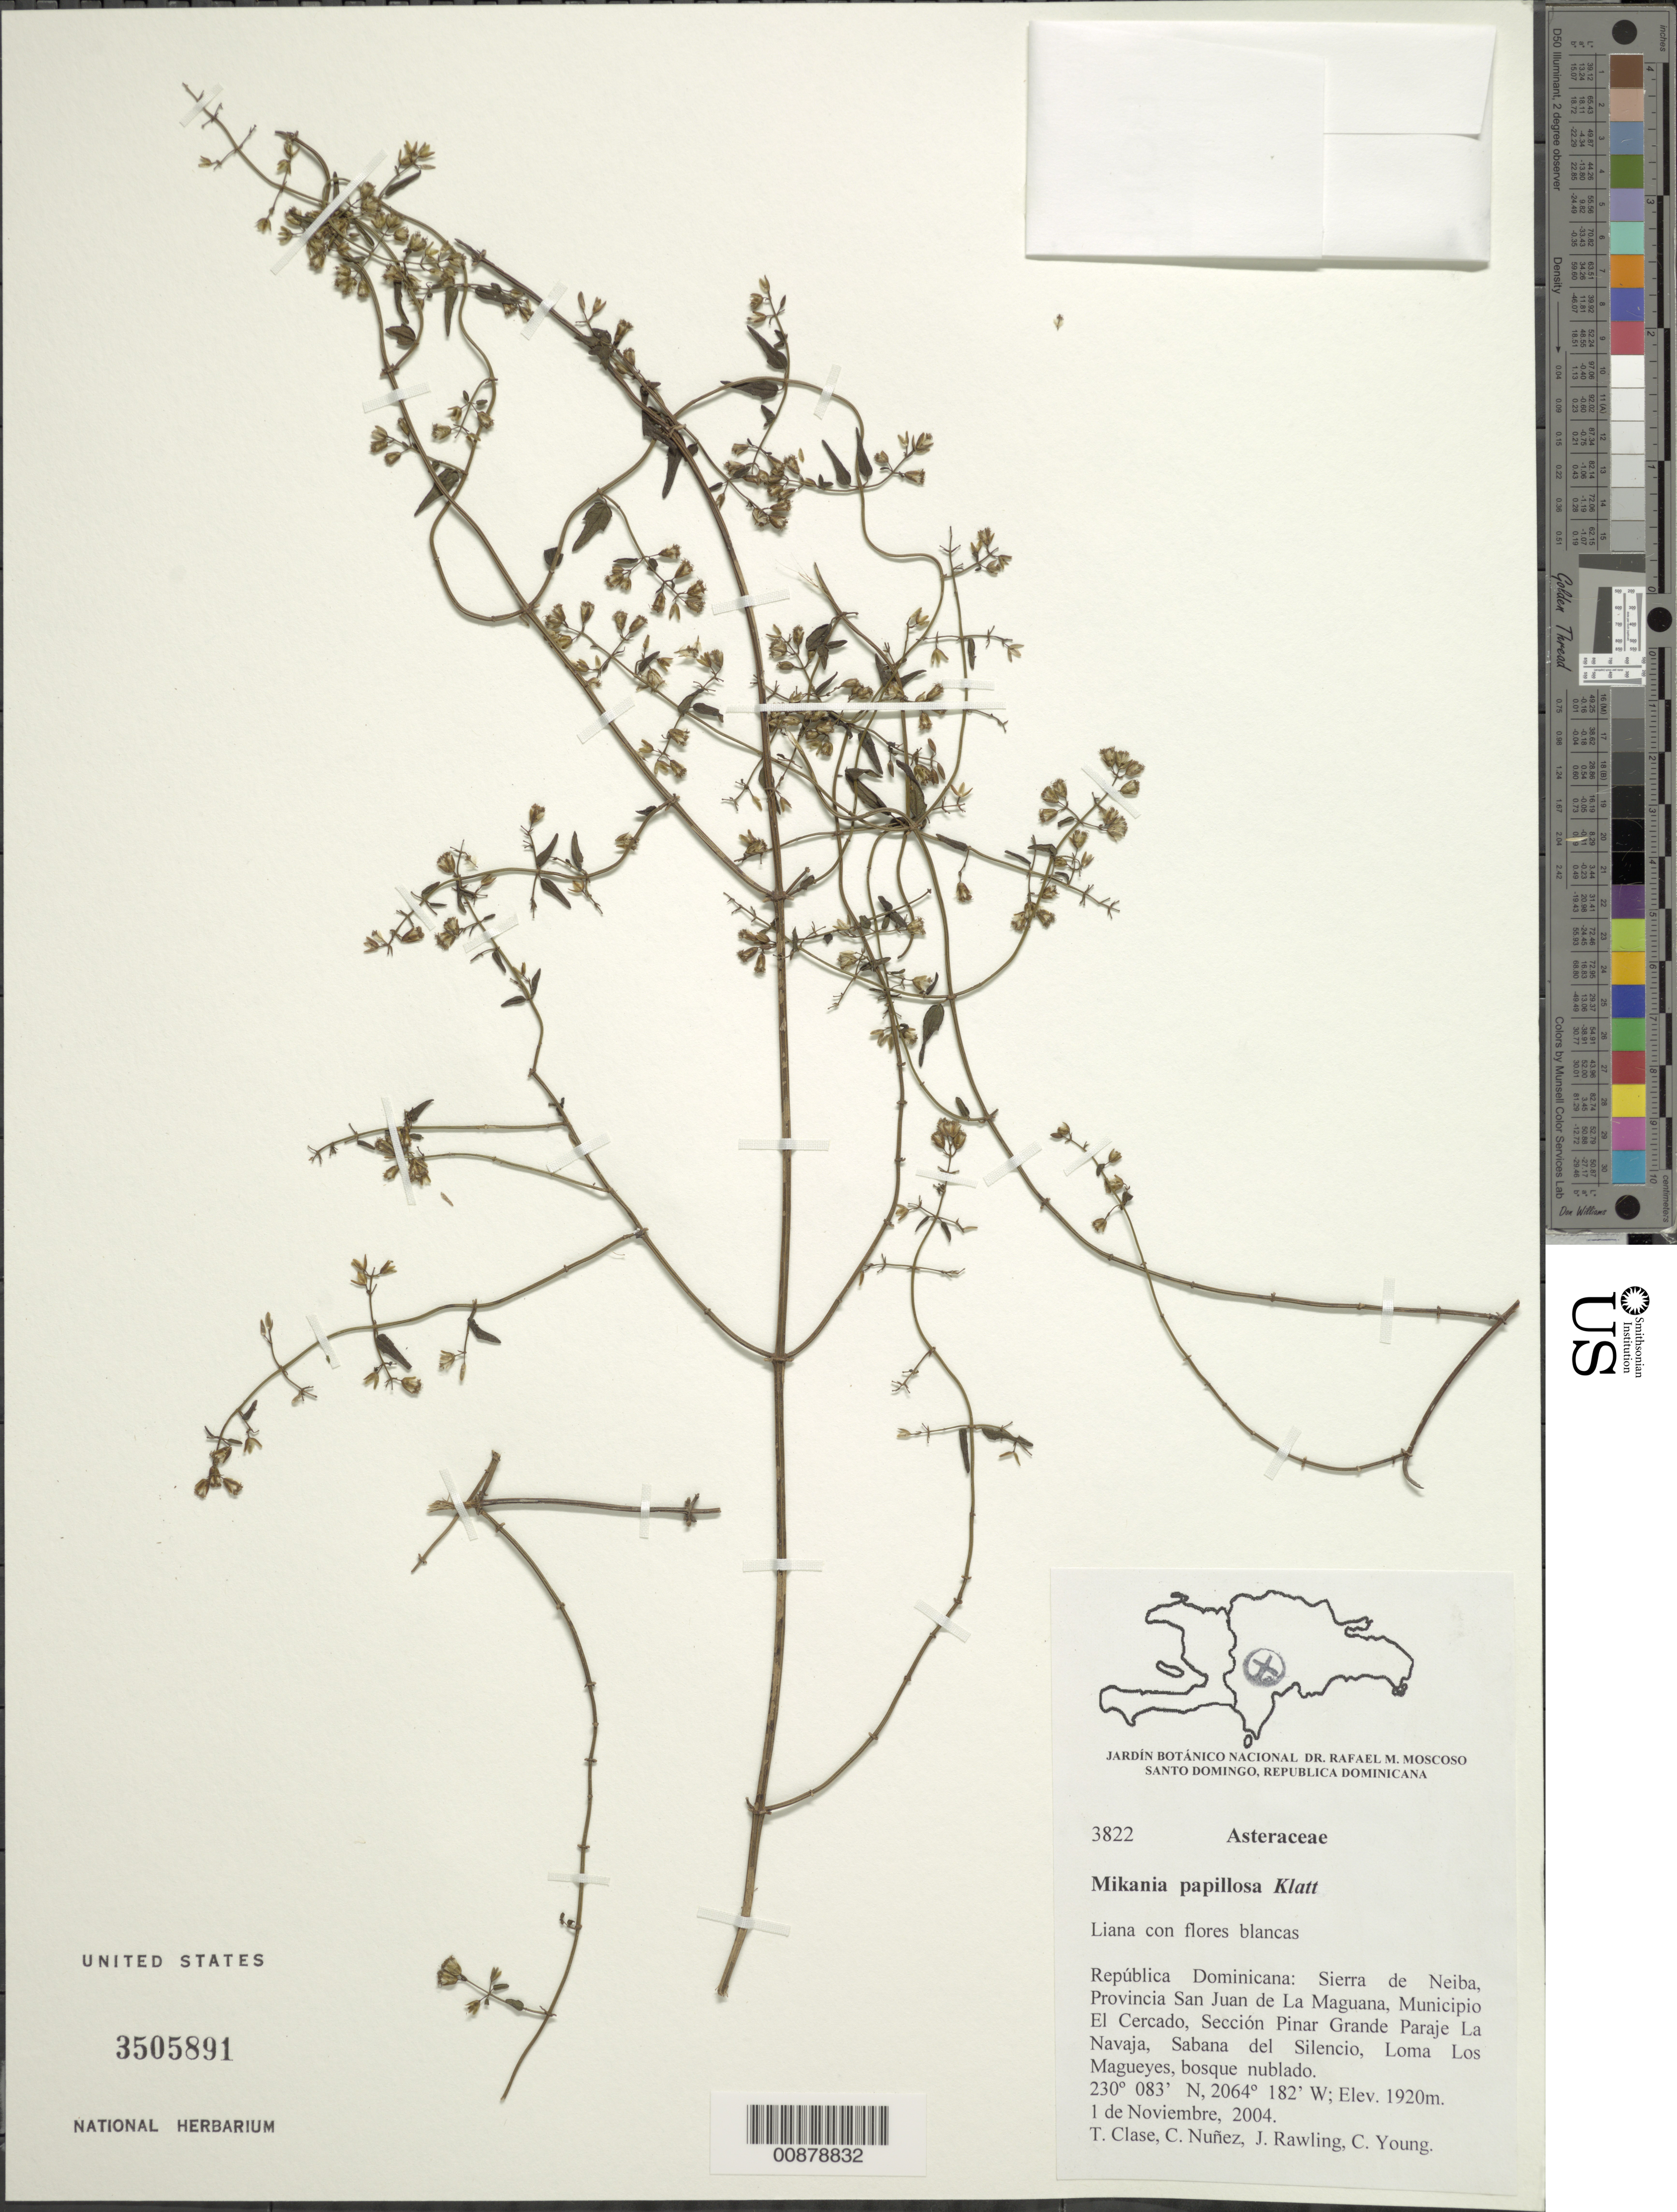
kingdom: Plantae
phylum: Tracheophyta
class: Magnoliopsida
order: Asterales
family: Asteraceae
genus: Mikania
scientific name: Mikania papillosa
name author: Klatt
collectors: T. Clase, C. Nunez, J. Rawling & C. Young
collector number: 3822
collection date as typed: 01 Nov 2004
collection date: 2004-11-01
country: Dominican Republic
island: Hispaniola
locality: Sierra de Neiba, Prov. San Juan de La Maguana, Mun. El Cercado, Sección Pinar Grande Paraje La Navaja, Sabana del Silencio, Loma Los Magueyes.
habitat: Bosque nublado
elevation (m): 1920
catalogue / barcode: US 3505891